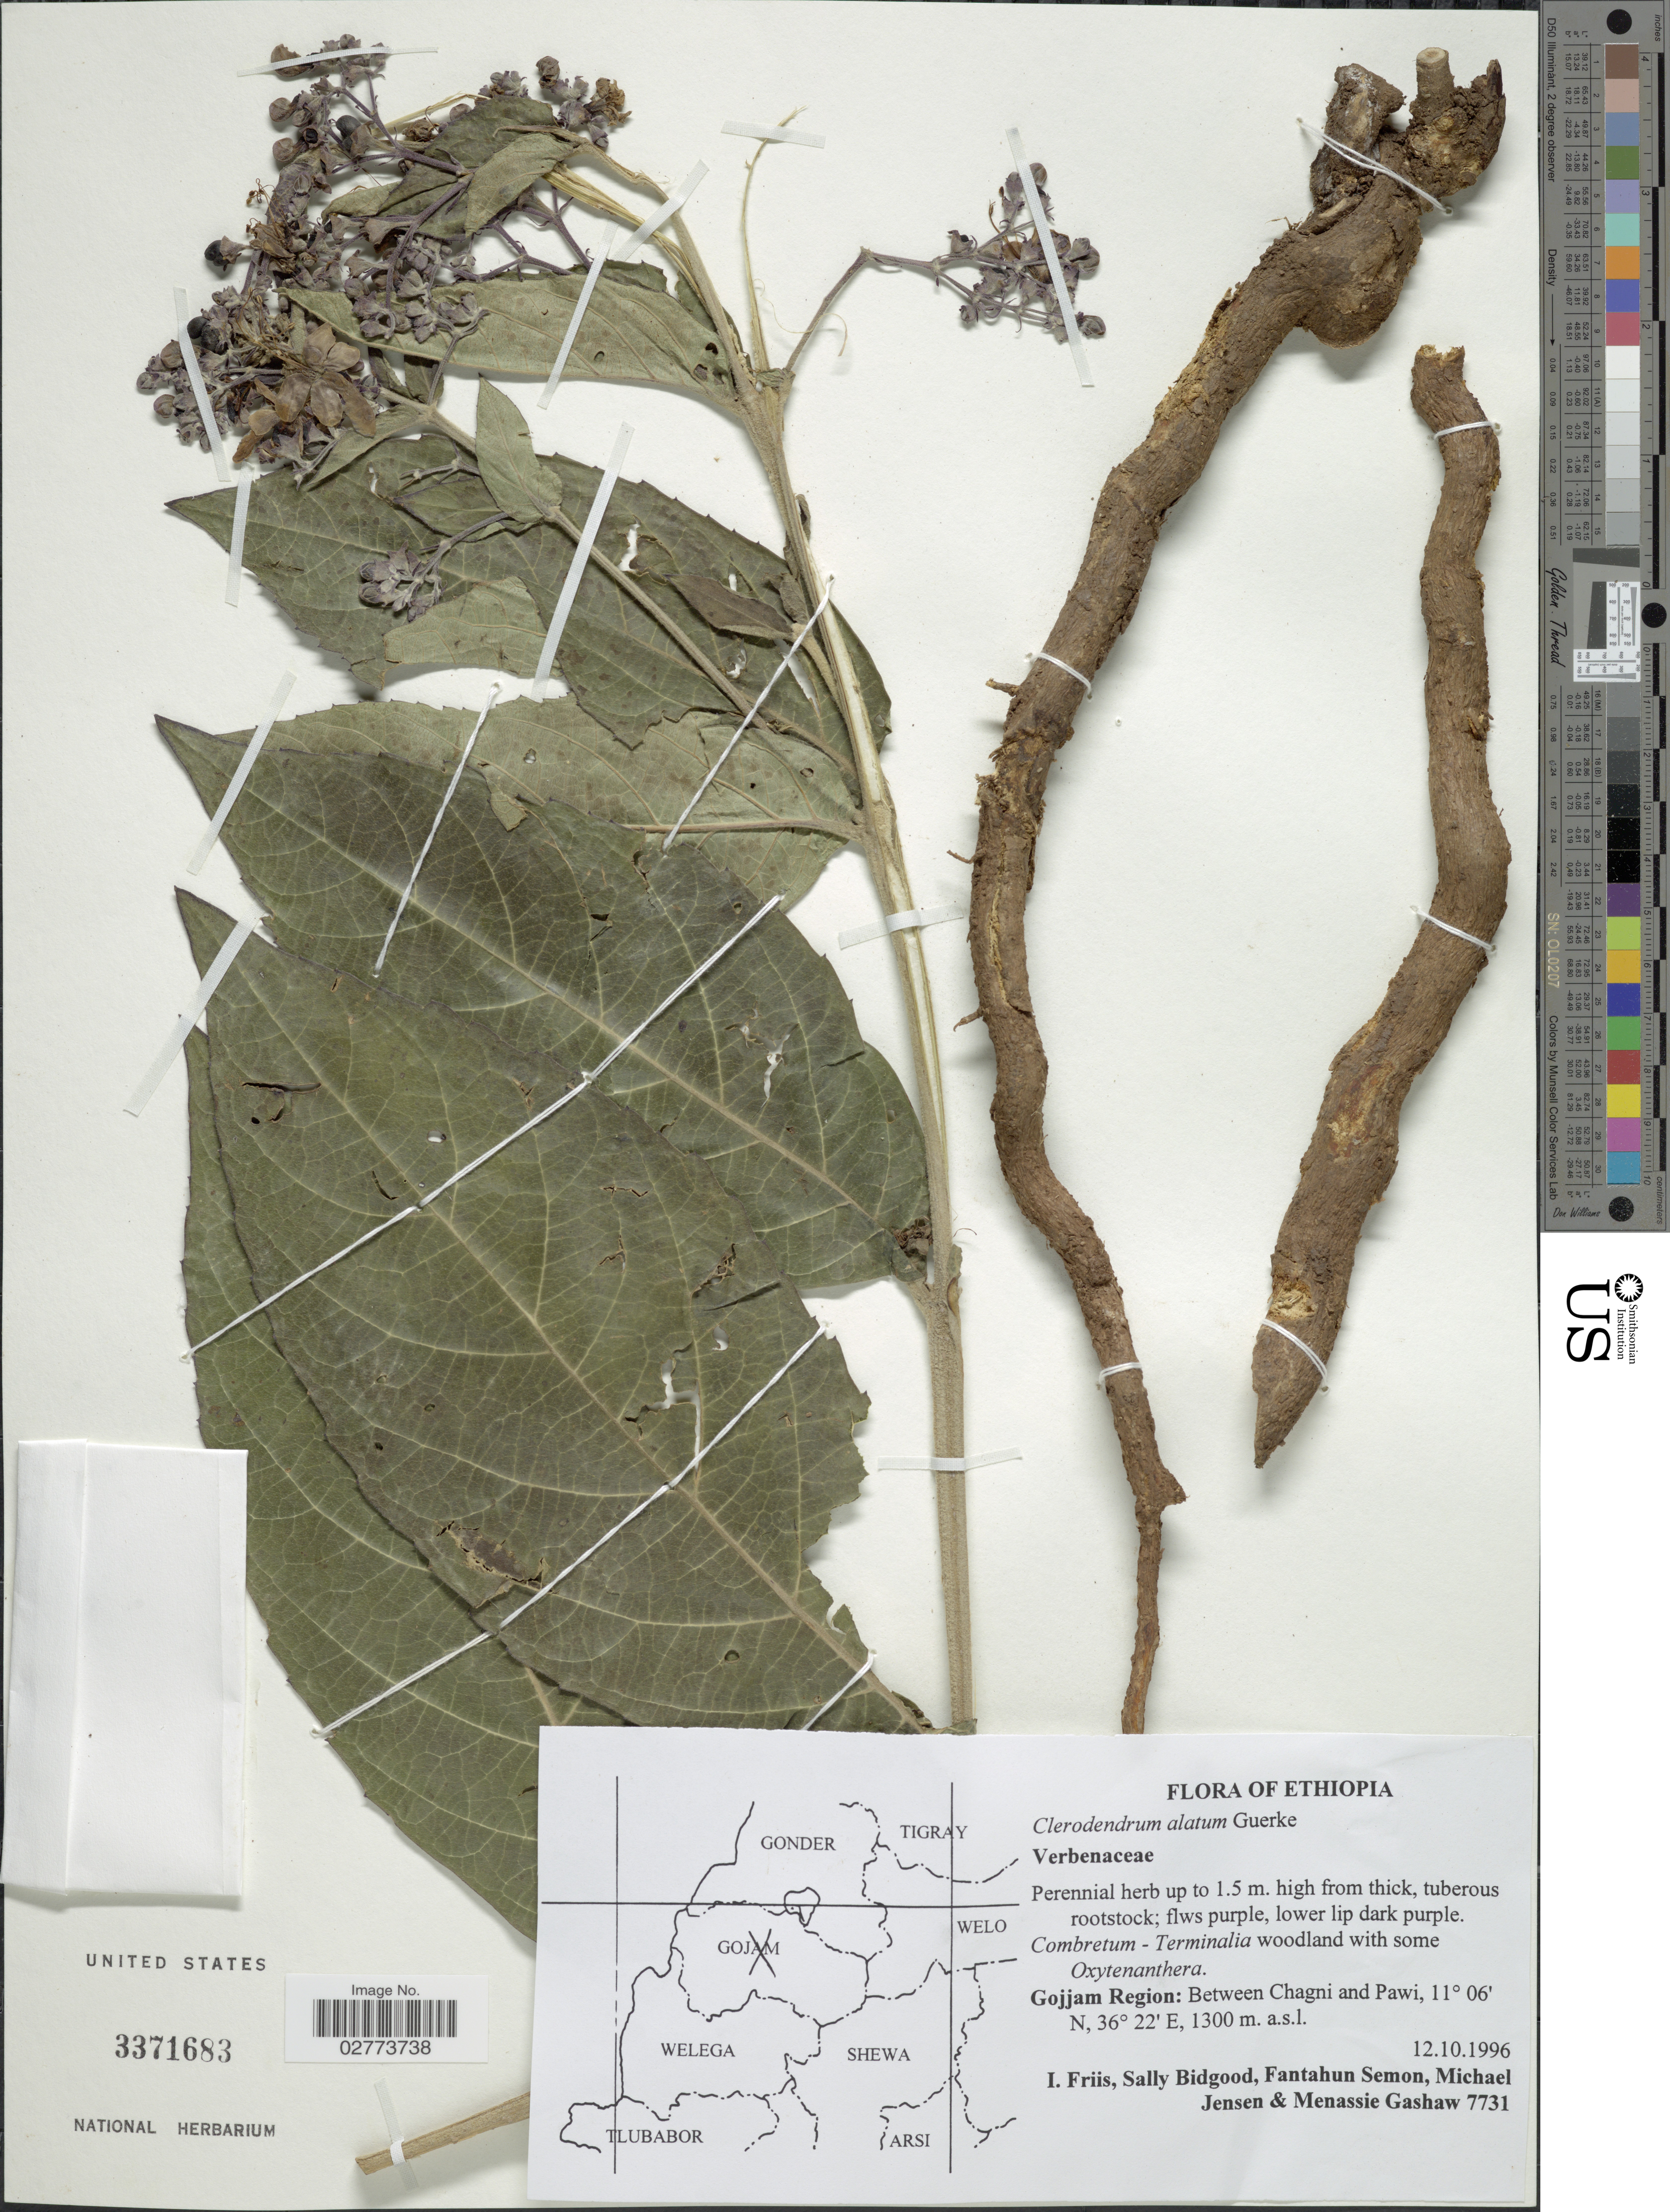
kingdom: Plantae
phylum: Tracheophyta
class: Magnoliopsida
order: Lamiales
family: Lamiaceae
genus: Clerodendrum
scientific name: Clerodendrum alatum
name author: Gürke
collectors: I. Friis, S. Bidgood, F. Semon, M. Jensen & M. Gashaw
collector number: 7731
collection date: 1996-10-12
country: Ethiopia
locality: Gojjam Region: Between Chagni and Pawi.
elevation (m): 1300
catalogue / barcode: US 3371683